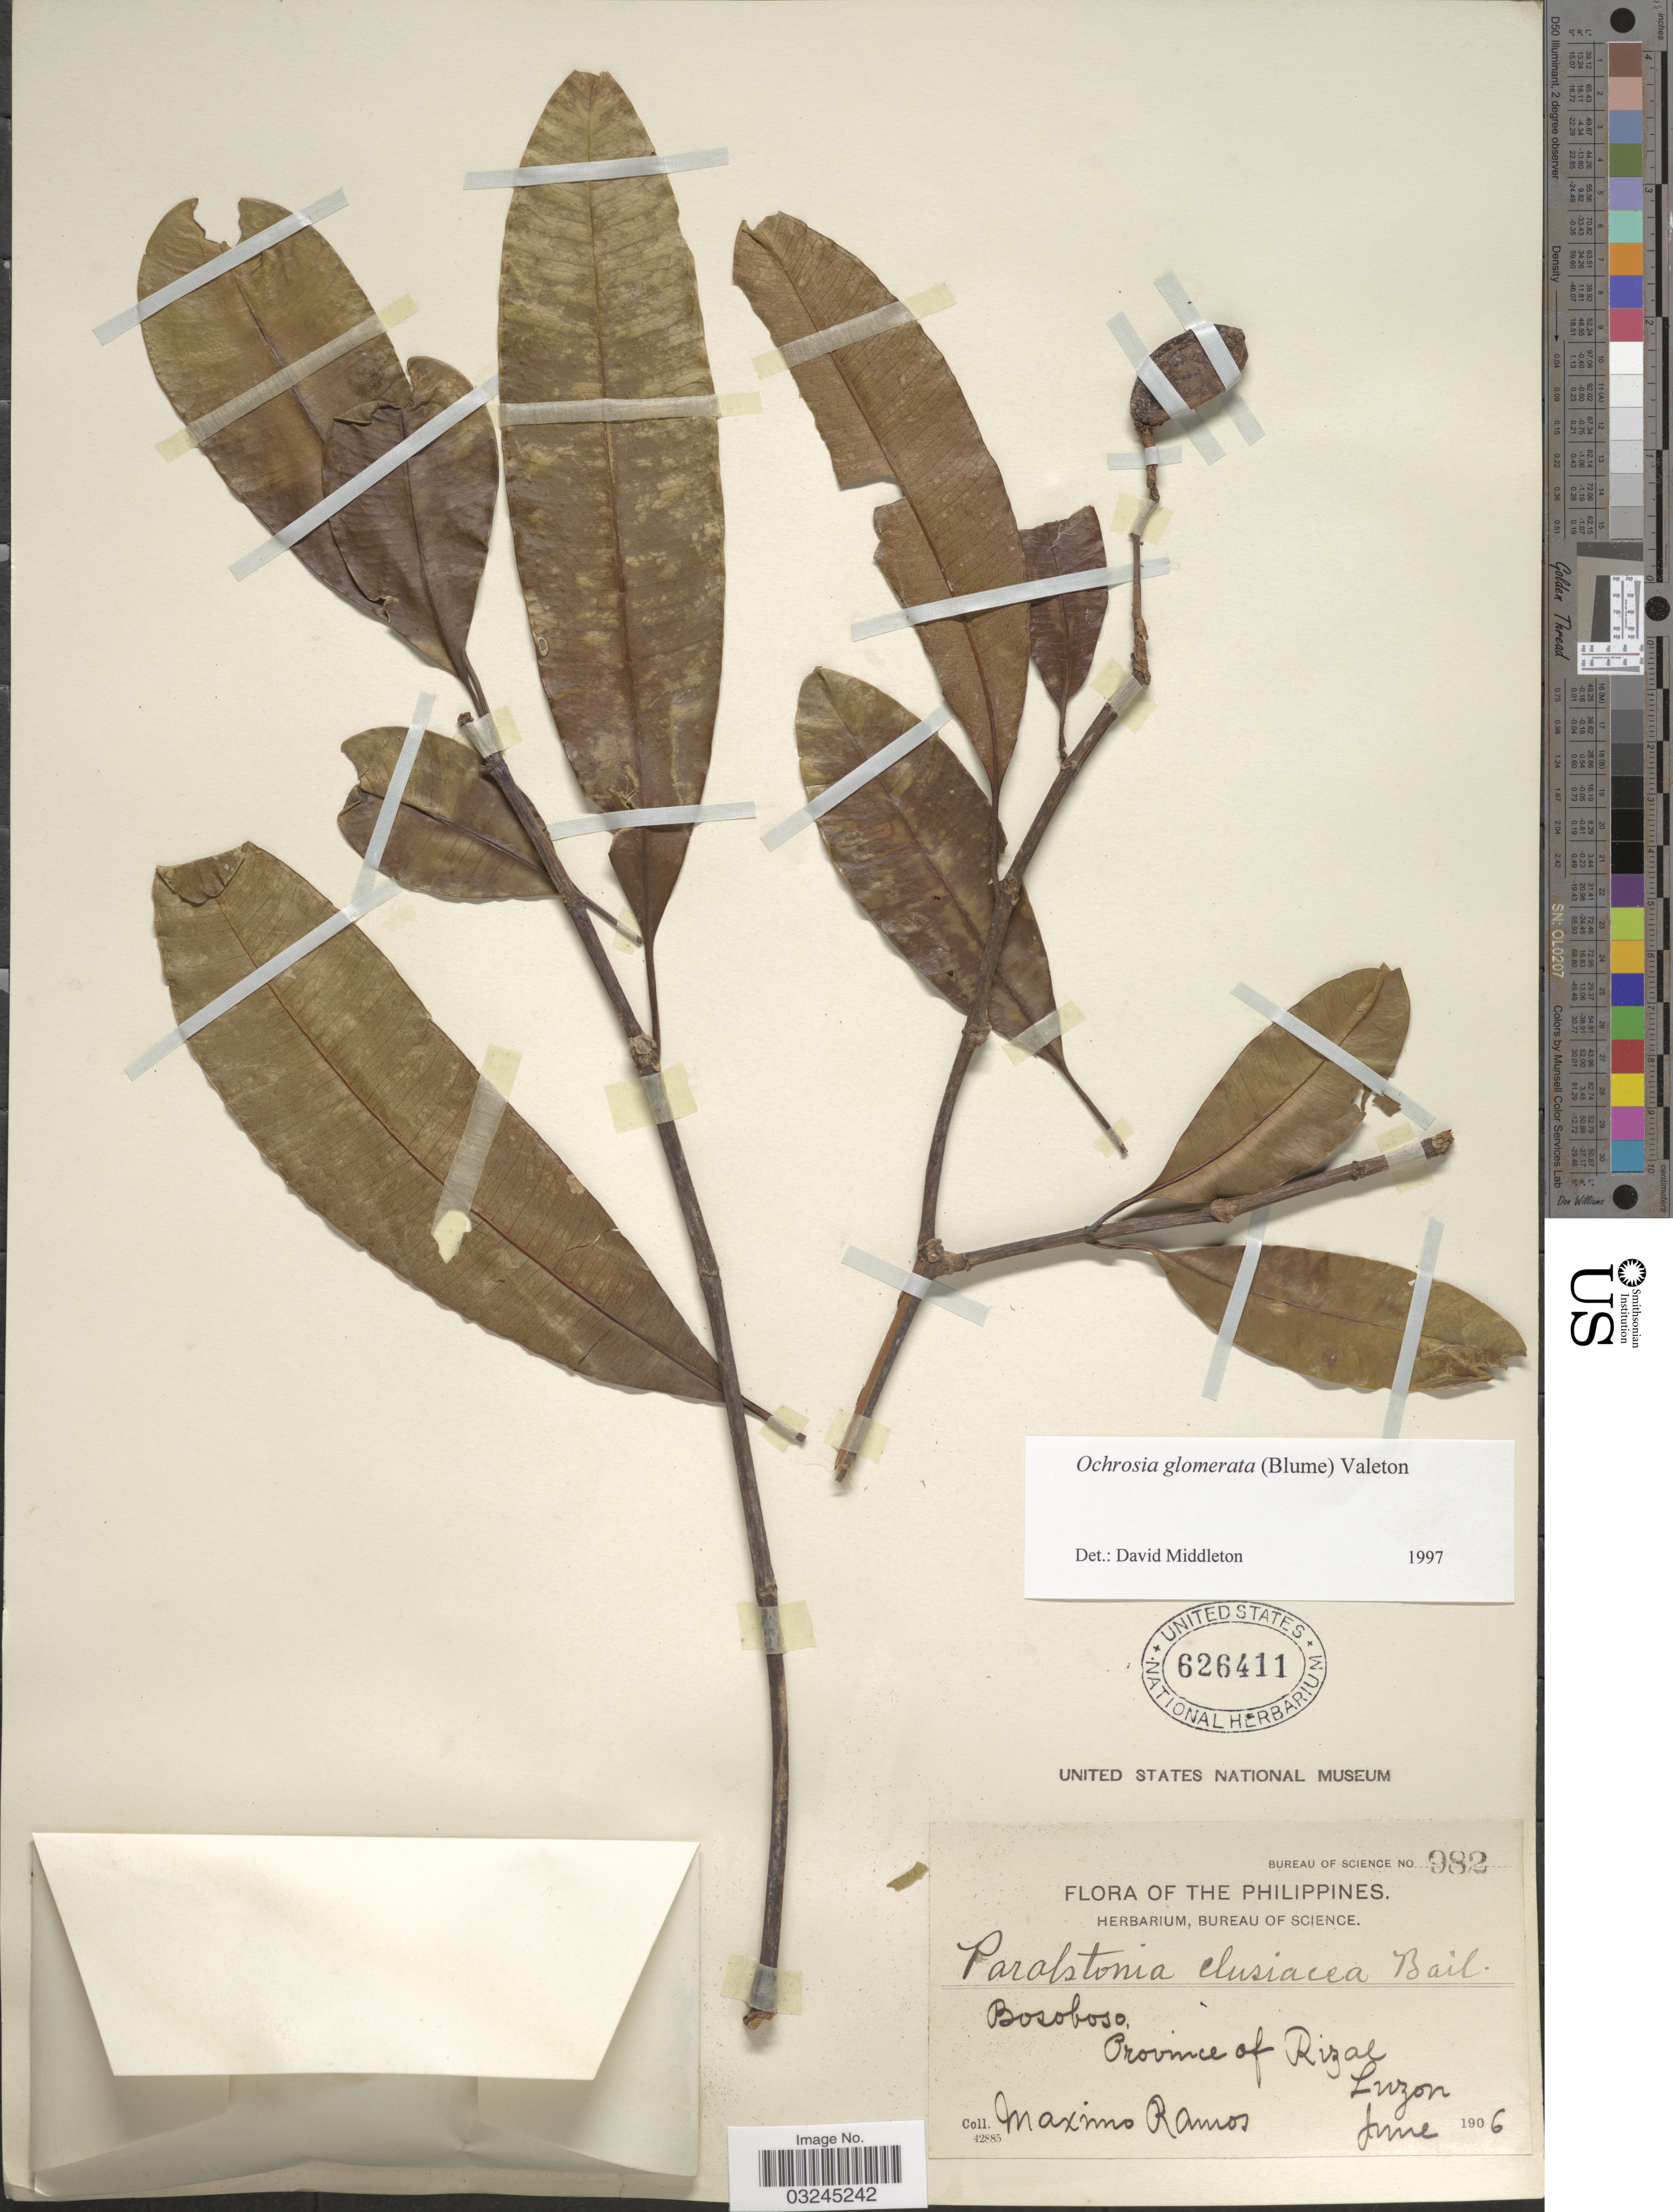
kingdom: Plantae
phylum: Tracheophyta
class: Magnoliopsida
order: Gentianales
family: Apocynaceae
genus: Ochrosia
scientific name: Ochrosia glomerata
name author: (Blume) F. Muell.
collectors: M. Ramos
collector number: Bureau of Science 982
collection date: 1906-06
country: Philippines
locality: Bosoboso, Province of Rizal, Luzon.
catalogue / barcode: US 626411